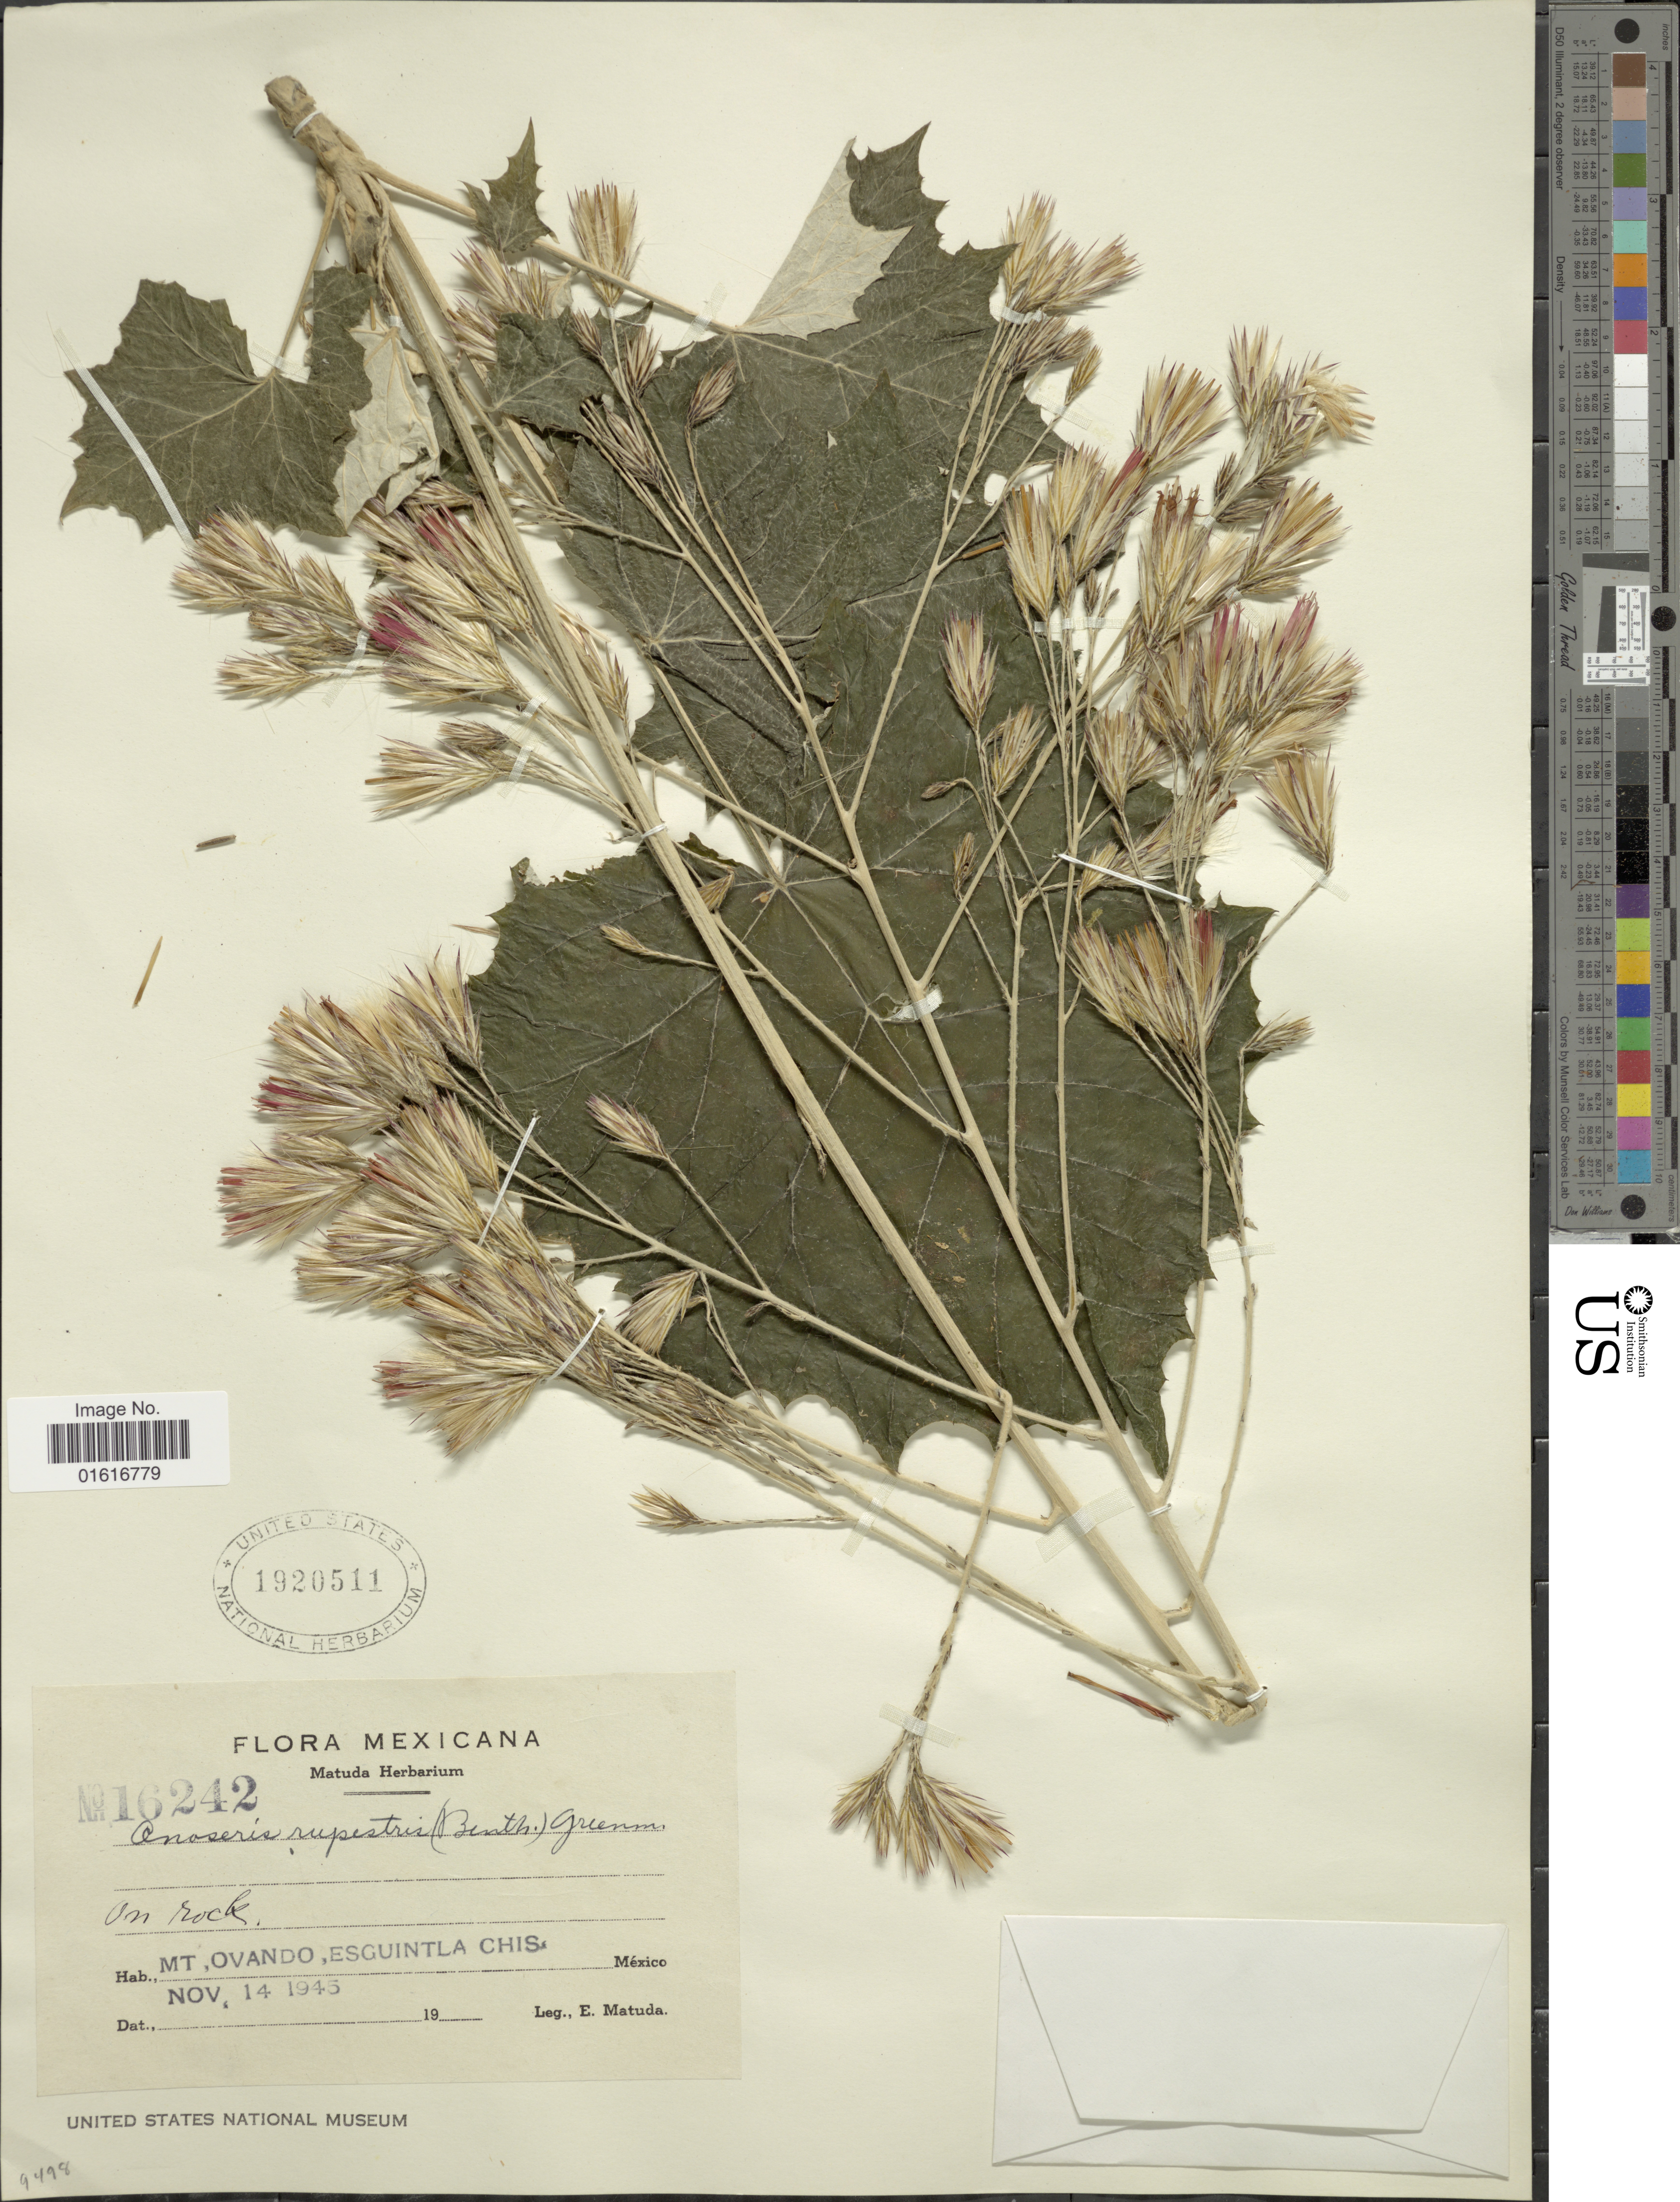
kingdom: Plantae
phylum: Tracheophyta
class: Magnoliopsida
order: Asterales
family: Asteraceae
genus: Onoseris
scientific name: Onoseris onoseroides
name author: (Kunth) B.L. Rob.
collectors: E. Matuda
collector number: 16242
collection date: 1945-11-14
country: Mexico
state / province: Chiapas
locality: Mt. Ovando, Esguintla Chis.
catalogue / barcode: US 1920511